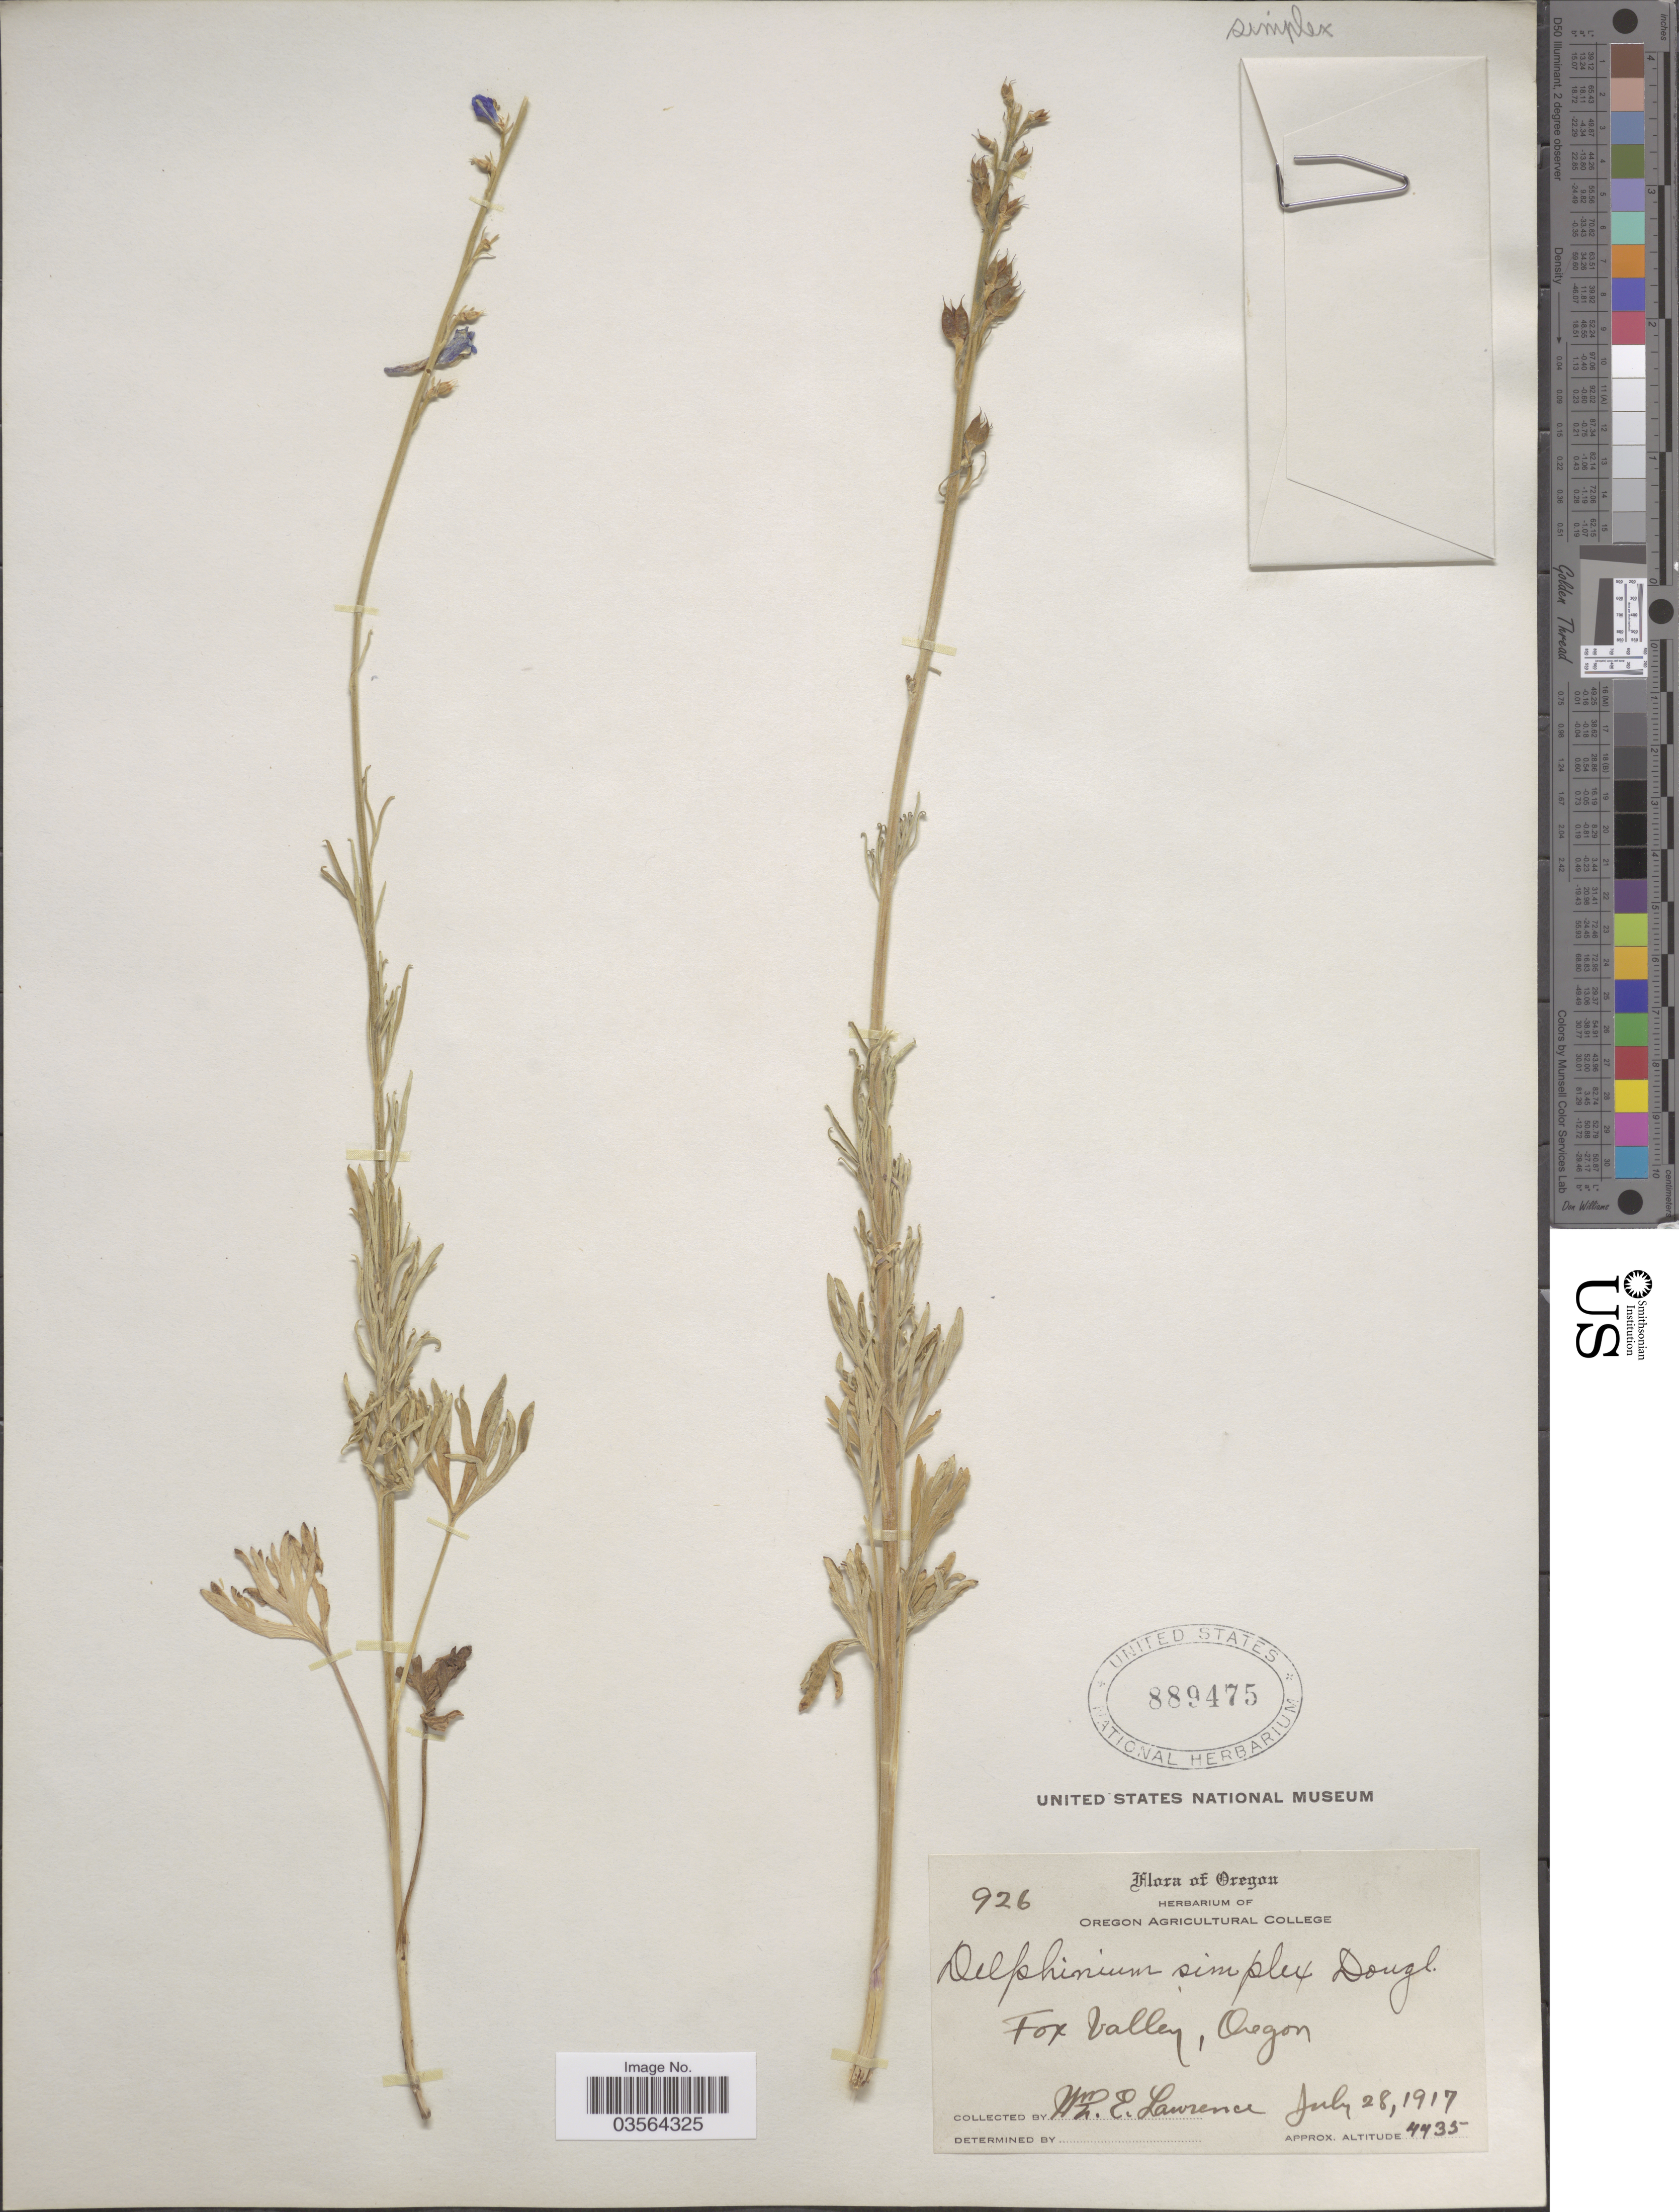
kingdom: Plantae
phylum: Tracheophyta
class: Magnoliopsida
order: Ranunculales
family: Ranunculaceae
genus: Delphinium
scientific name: Delphinium sp.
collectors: W. Lawrence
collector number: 926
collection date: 1917-07-28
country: United States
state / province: Oregon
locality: Fox Valley.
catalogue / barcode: US 889475